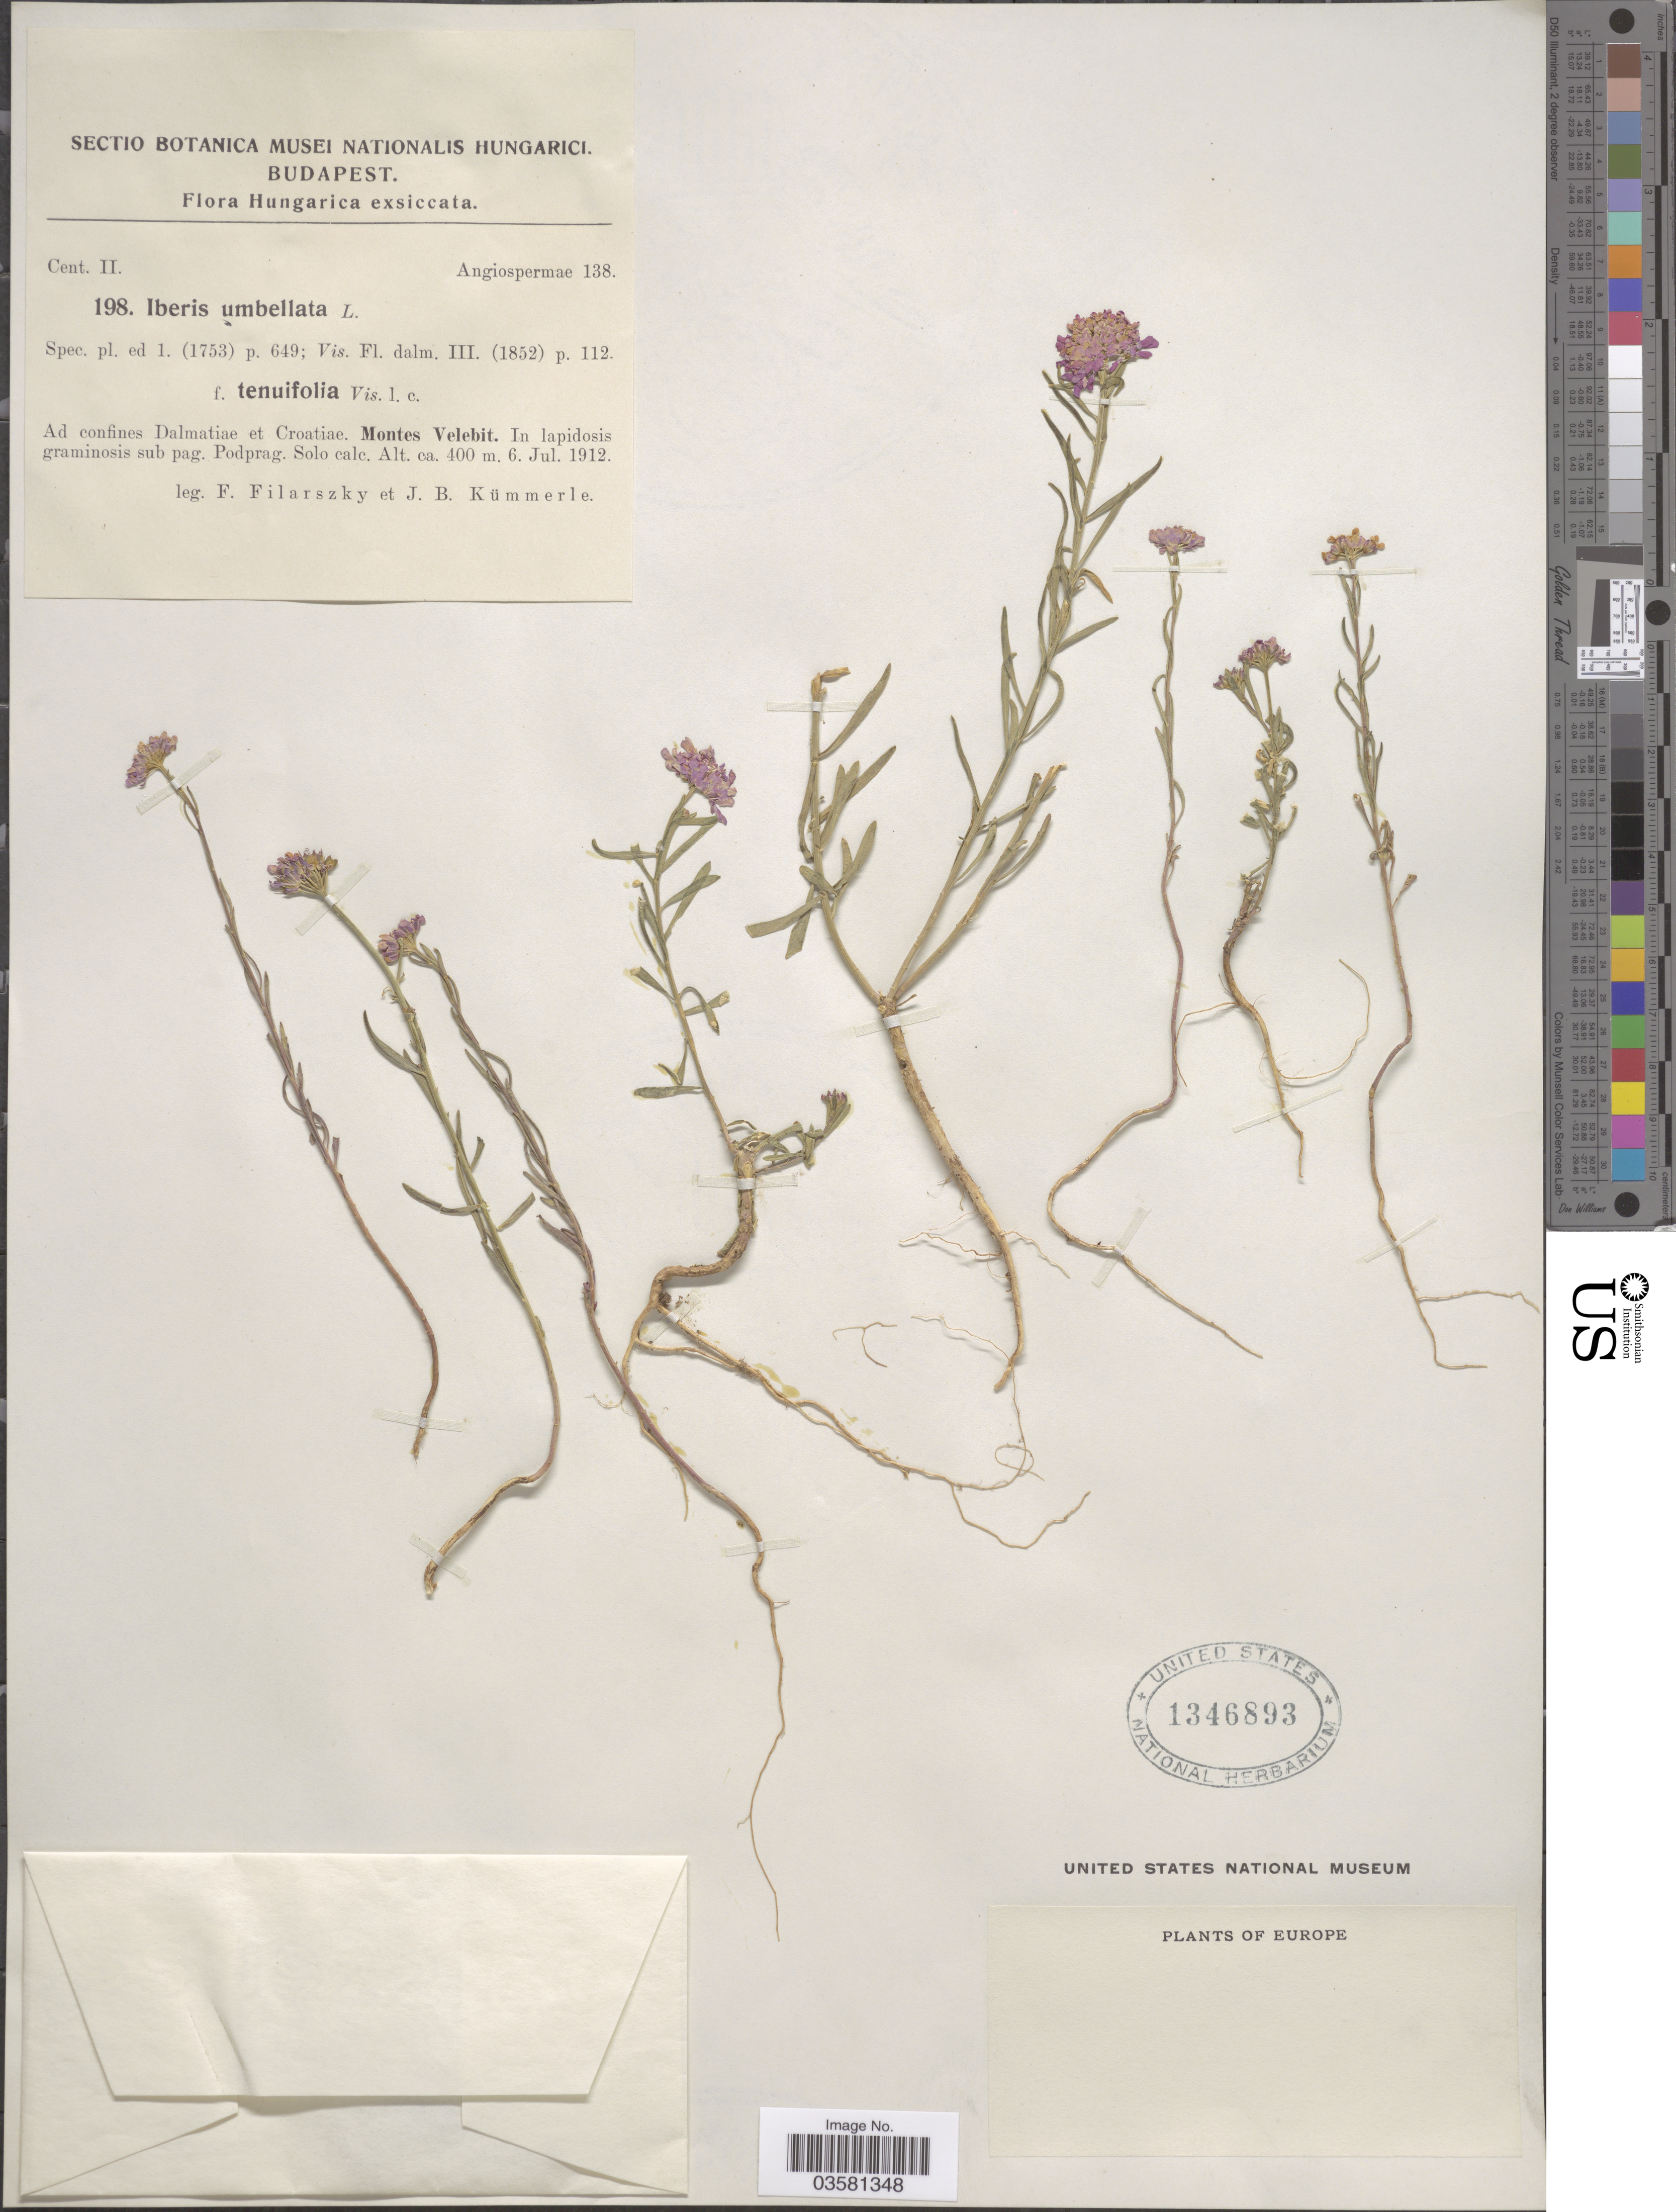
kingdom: Plantae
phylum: Tracheophyta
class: Magnoliopsida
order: Brassicales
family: Brassicaceae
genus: Iberis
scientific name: Iberis umbellata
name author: L.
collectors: F. Filarszky & J. Kummerle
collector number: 198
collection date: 1912-07-06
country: Croatia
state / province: Split-Dalmatia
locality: Ad confines Dalmatiae et Croatiae. Montes Velebit. In lapidosis graminosis sub pag. Podprag.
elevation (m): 400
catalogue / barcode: US 1346893